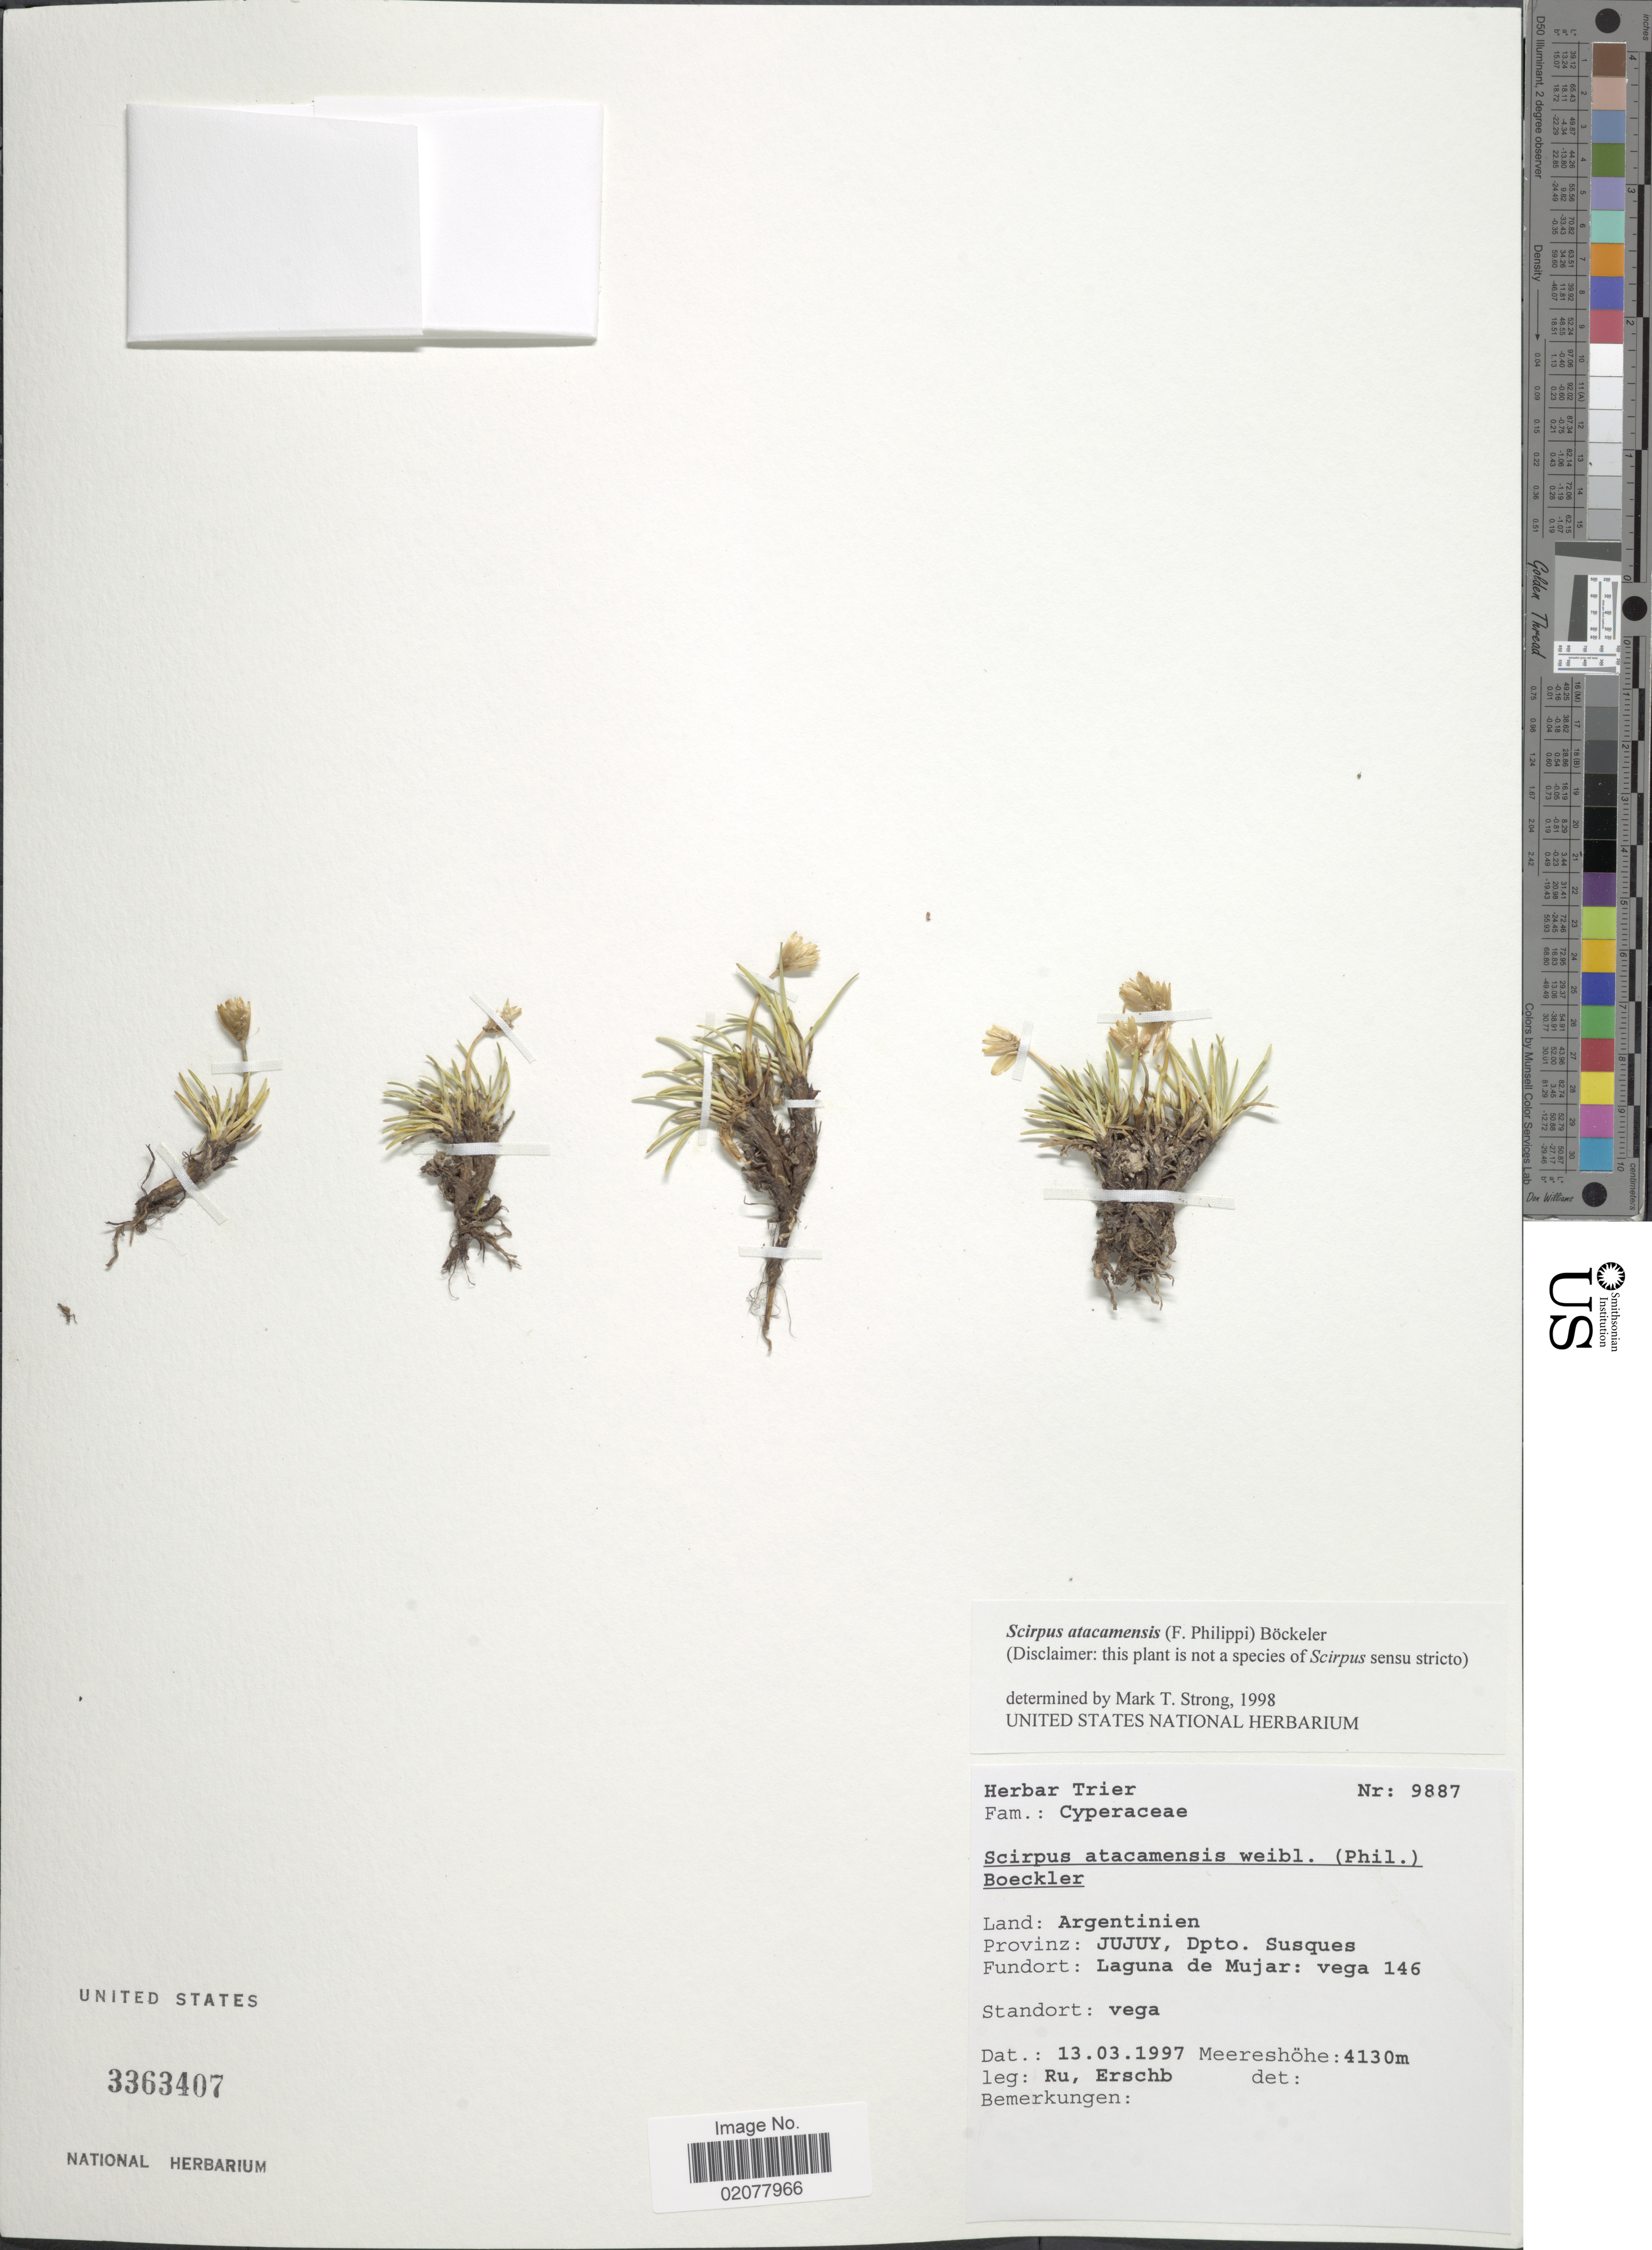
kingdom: Plantae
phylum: Tracheophyta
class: Liliopsida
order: Poales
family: Cyperaceae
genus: Zameioscirpus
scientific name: Zameioscirpus atacamensis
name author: (F. Phil.) Dhooge & Goetgh.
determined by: Strong, Mark T., (BOT), Smithsonian Institution - National Museum of Natural History (UNITED STATES)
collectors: R. Erschb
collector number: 9887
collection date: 1997-03-13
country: Argentina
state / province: Jujuy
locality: Provinz: Jujuy, Dpto. Susques. Laguna de Mujar: vega 146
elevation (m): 4130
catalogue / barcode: US 3363407